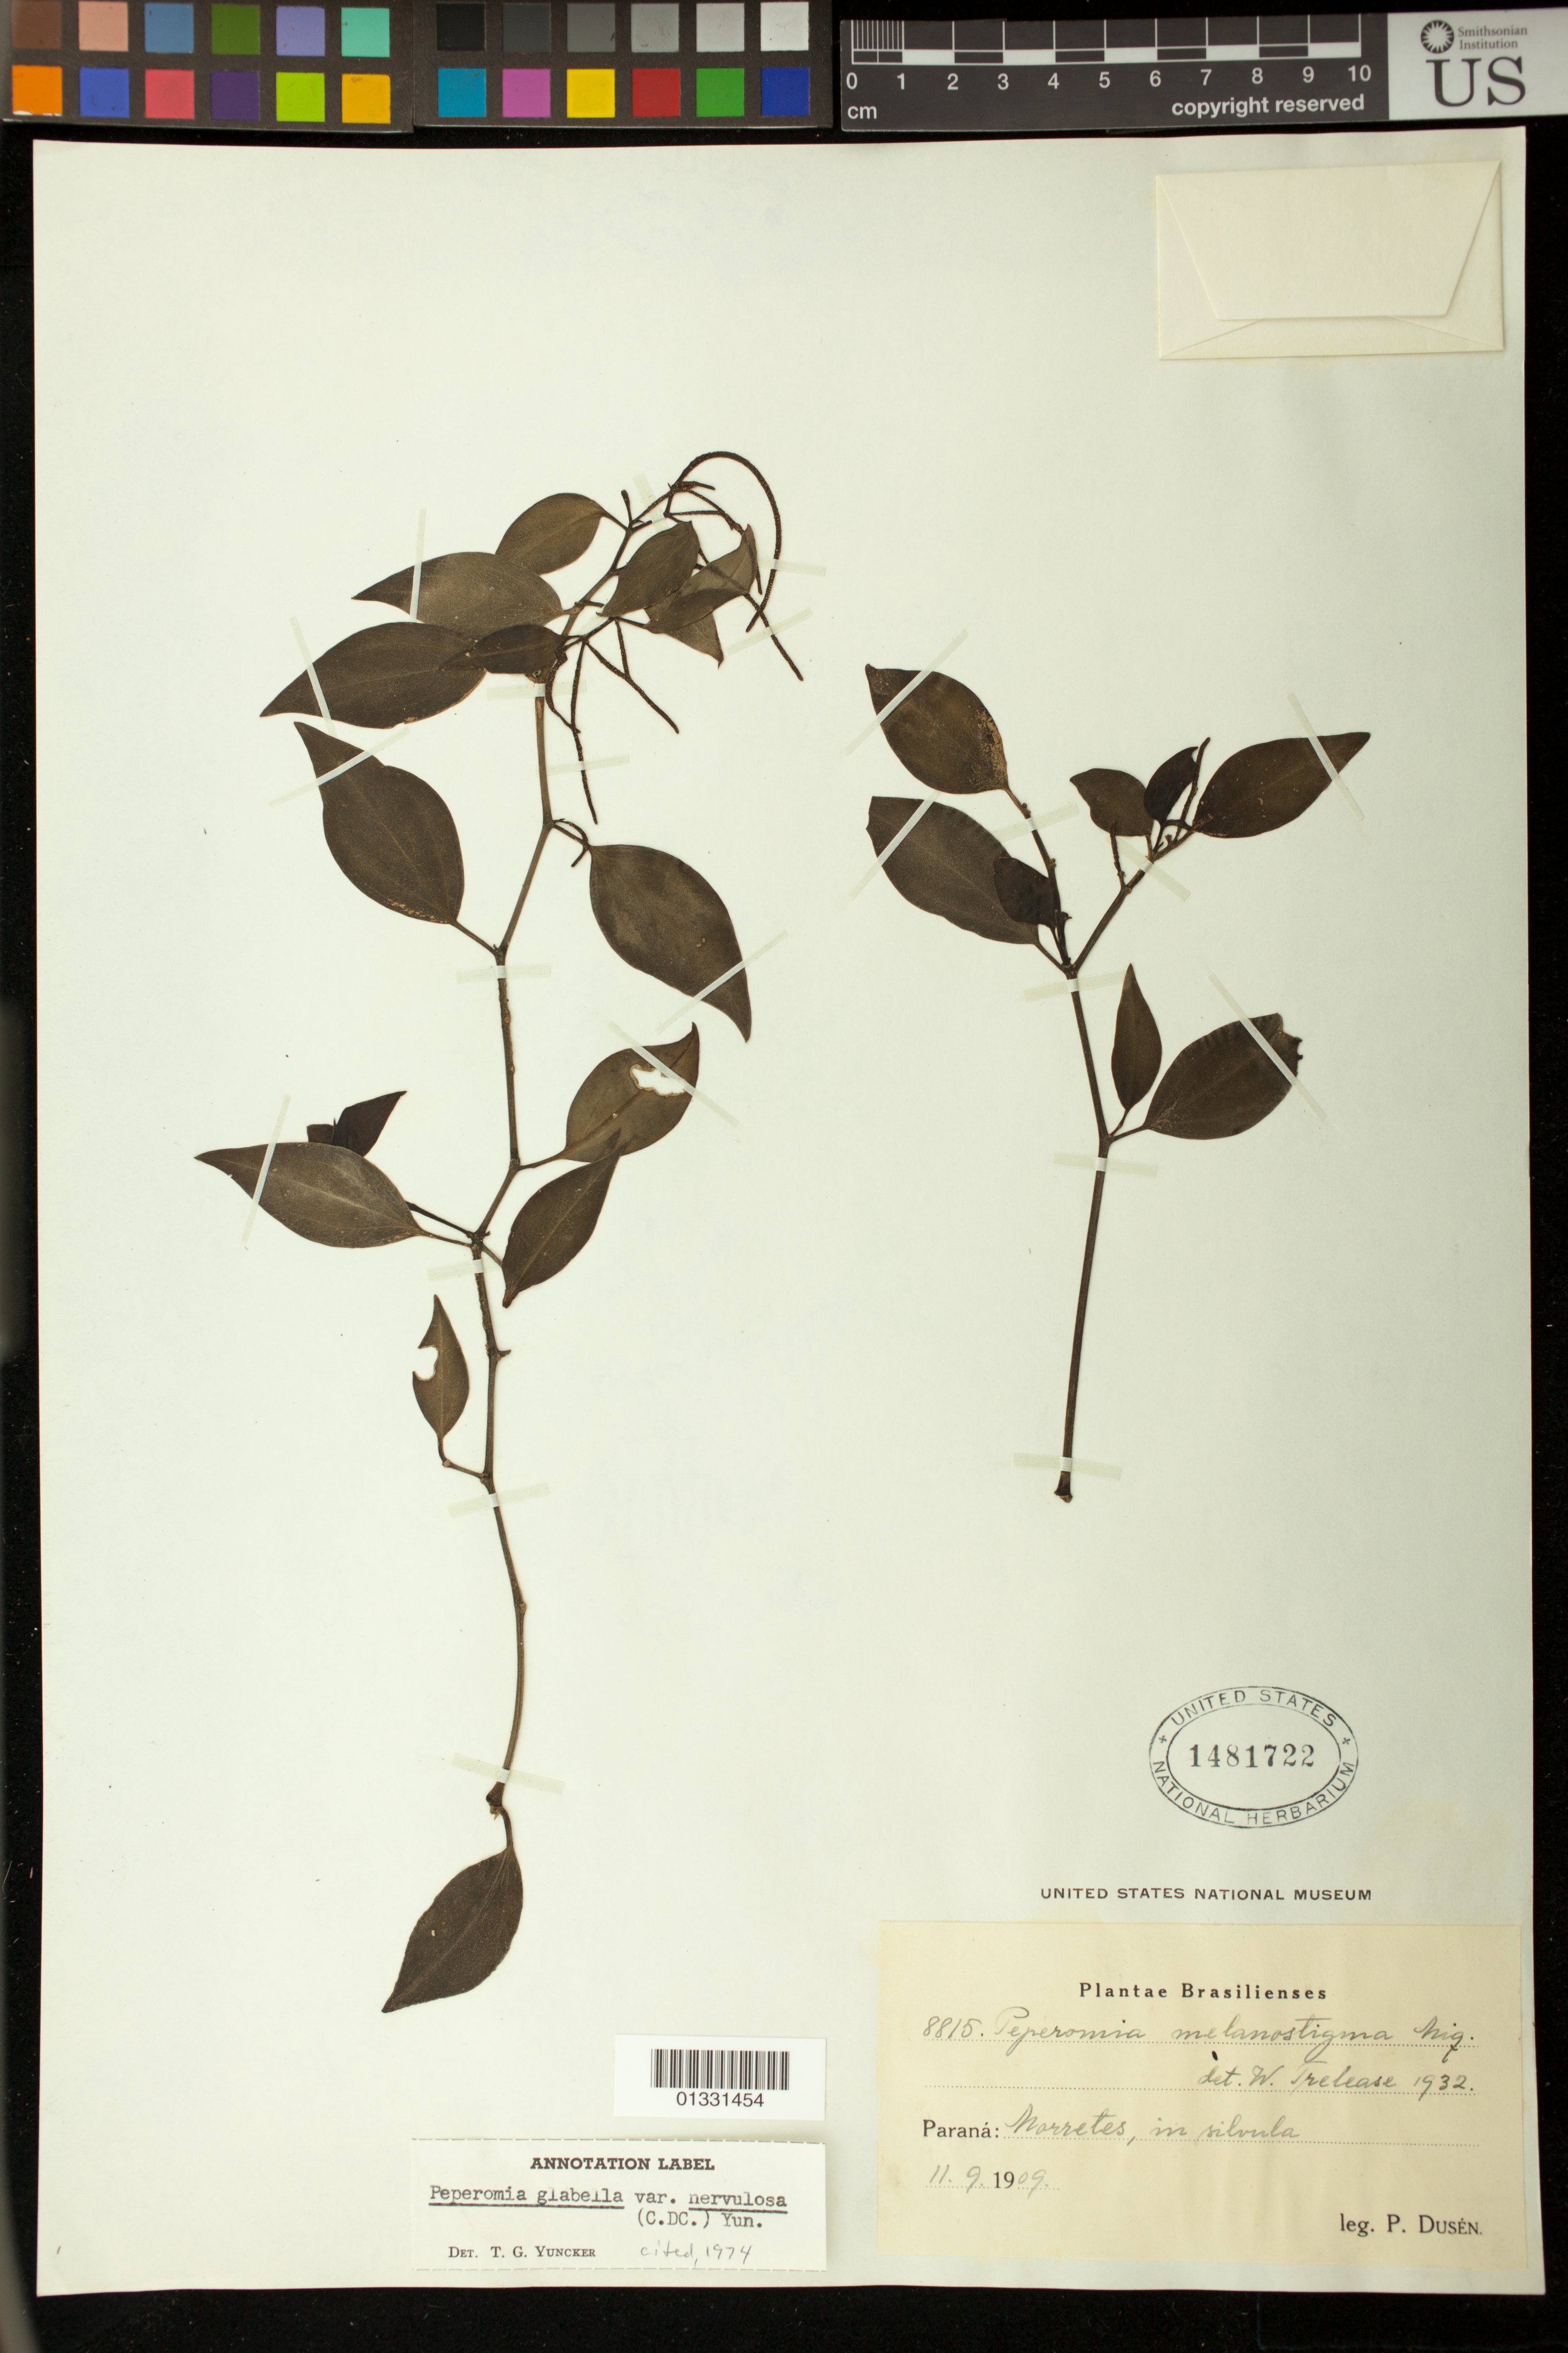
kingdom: Plantae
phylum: Tracheophyta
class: Magnoliopsida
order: Piperales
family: Piperaceae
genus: Peperomia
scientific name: Peperomia glabella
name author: (Sw.) A. Dietr.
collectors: P. Dusén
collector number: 8815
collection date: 1909-09-11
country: Brazil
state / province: Paraná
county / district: Morretes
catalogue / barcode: US 1481722